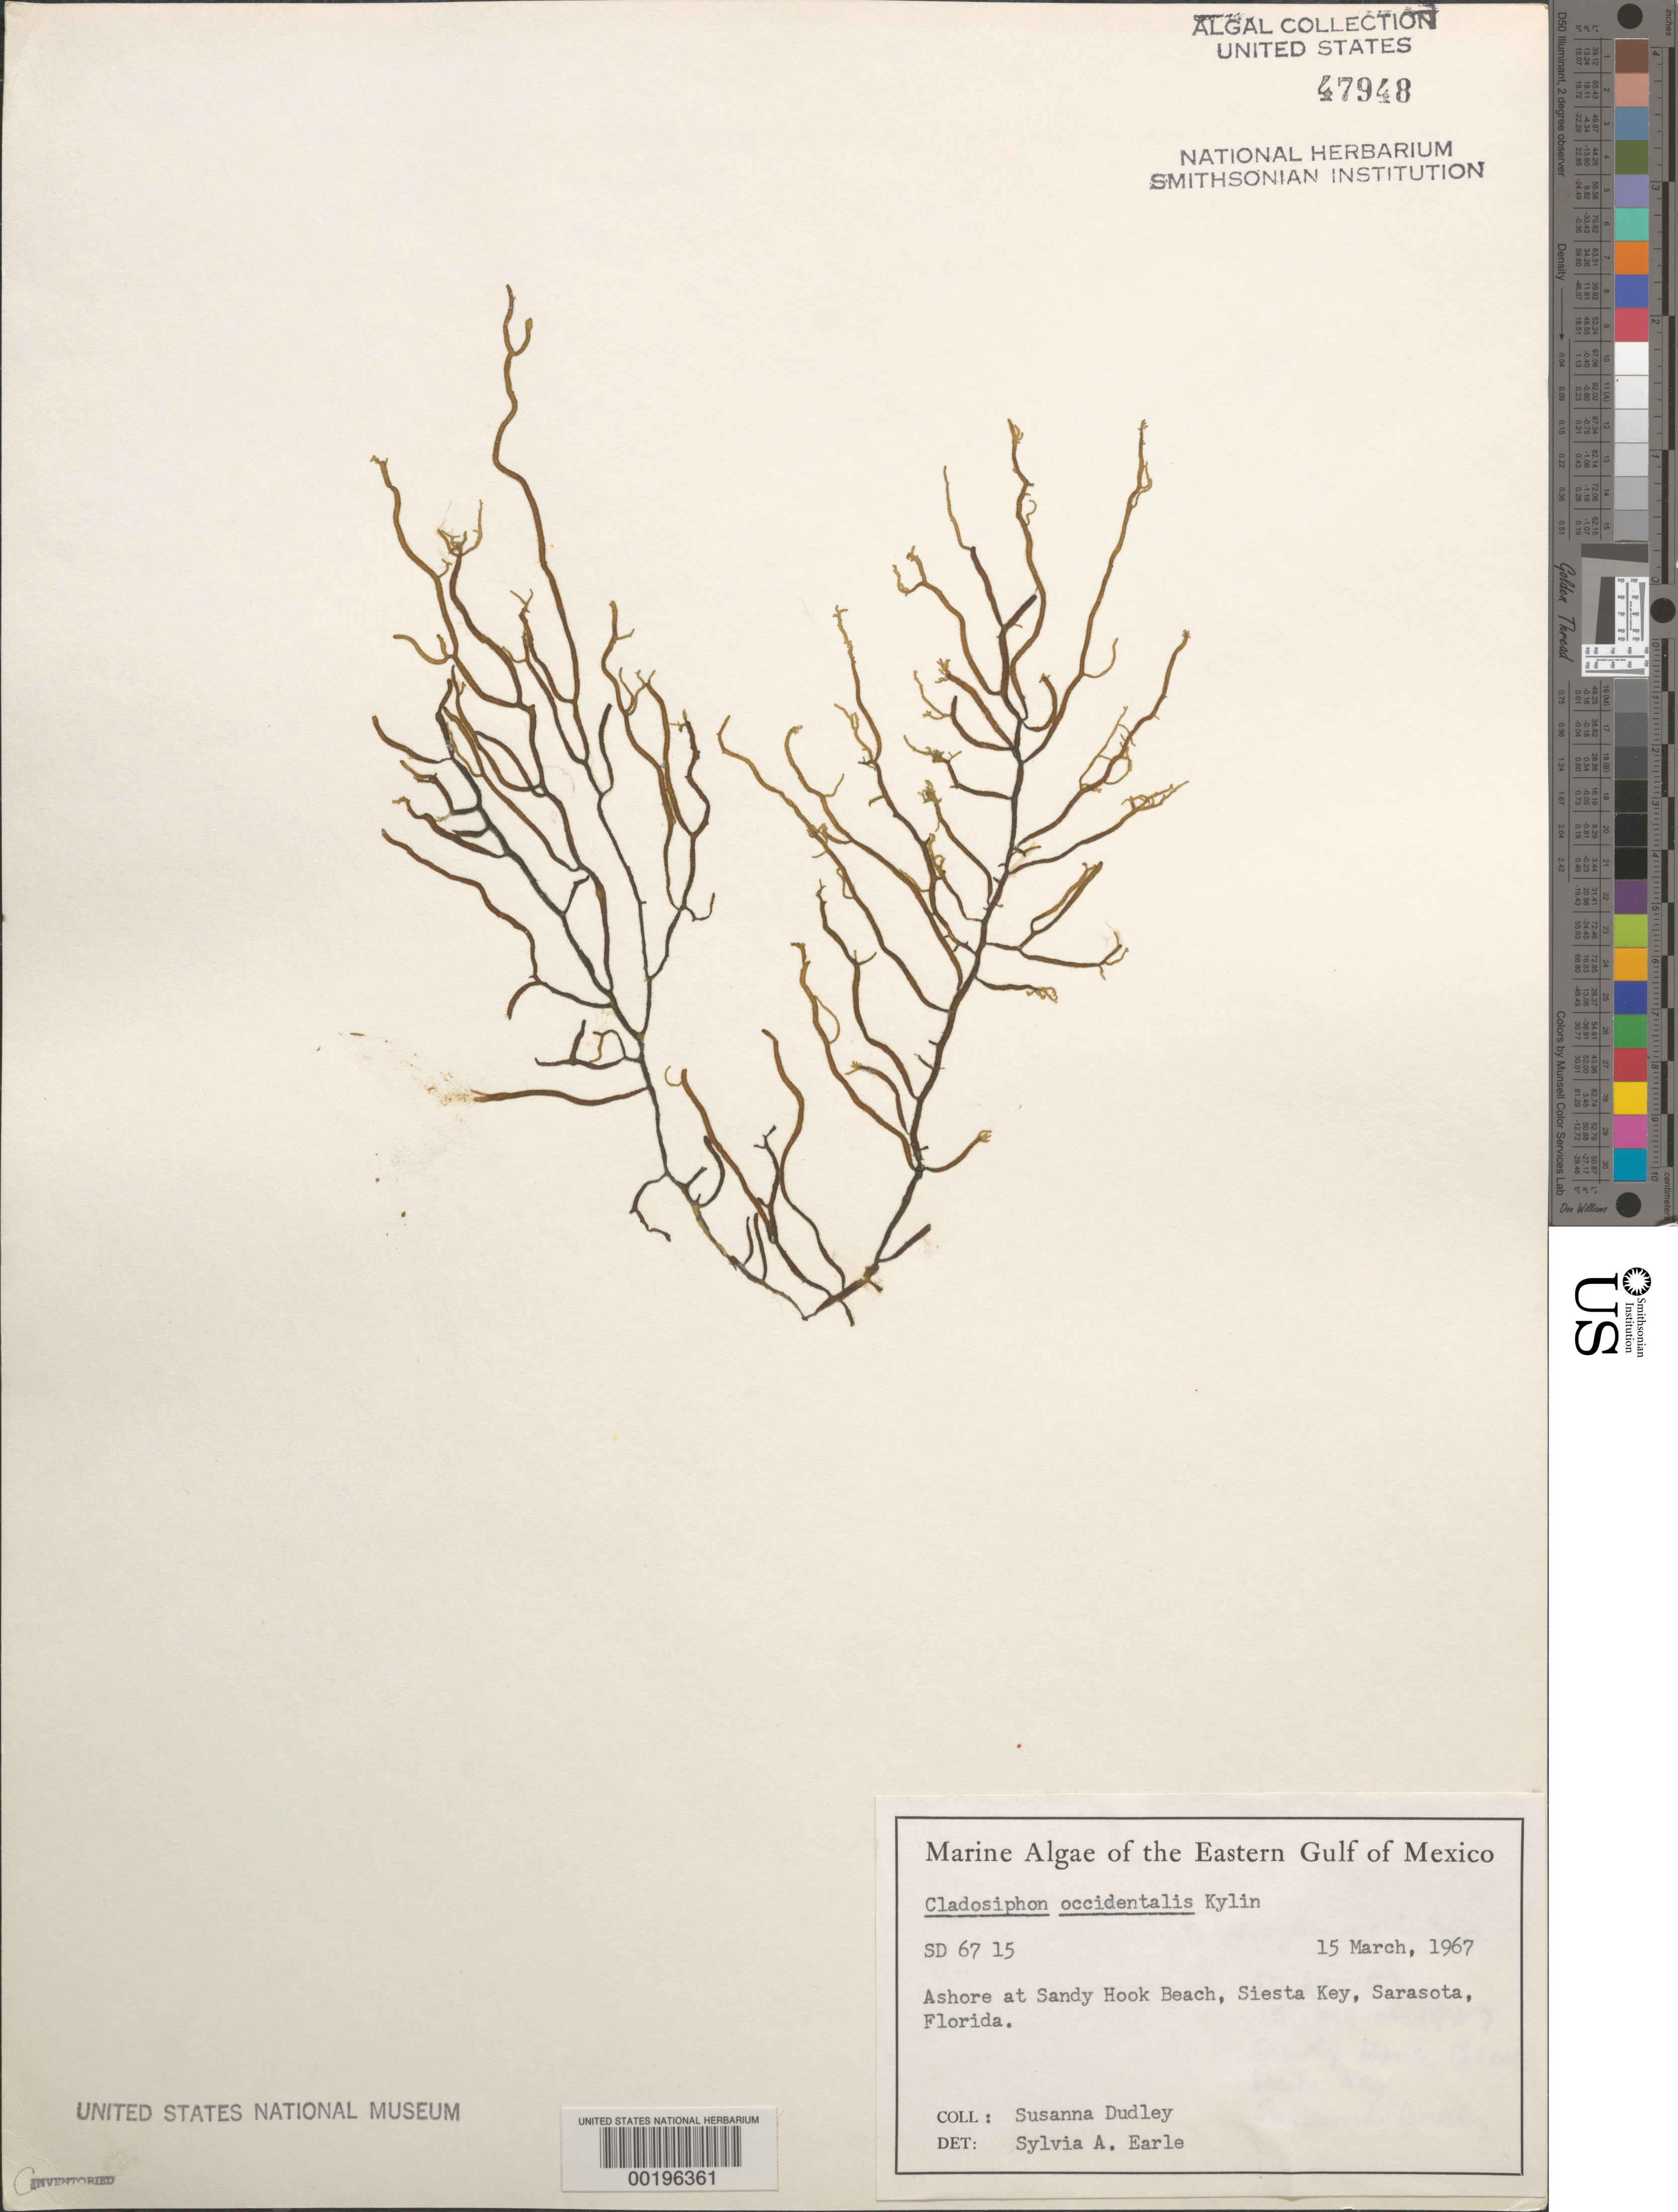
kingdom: Chromista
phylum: Ochrophyta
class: Phaeophyceae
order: Ectocarpales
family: Chordariaceae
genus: Cladosiphon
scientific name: Cladosiphon occidentalis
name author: Kylin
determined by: Earle, S. A.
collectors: S. Dudley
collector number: SD 67 15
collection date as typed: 15 Mar 1967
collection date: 1967-03-15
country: United States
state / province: Florida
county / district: Sarasota County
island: Siesta Key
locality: Sandy Hook Beach, Sarasota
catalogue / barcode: US 47948